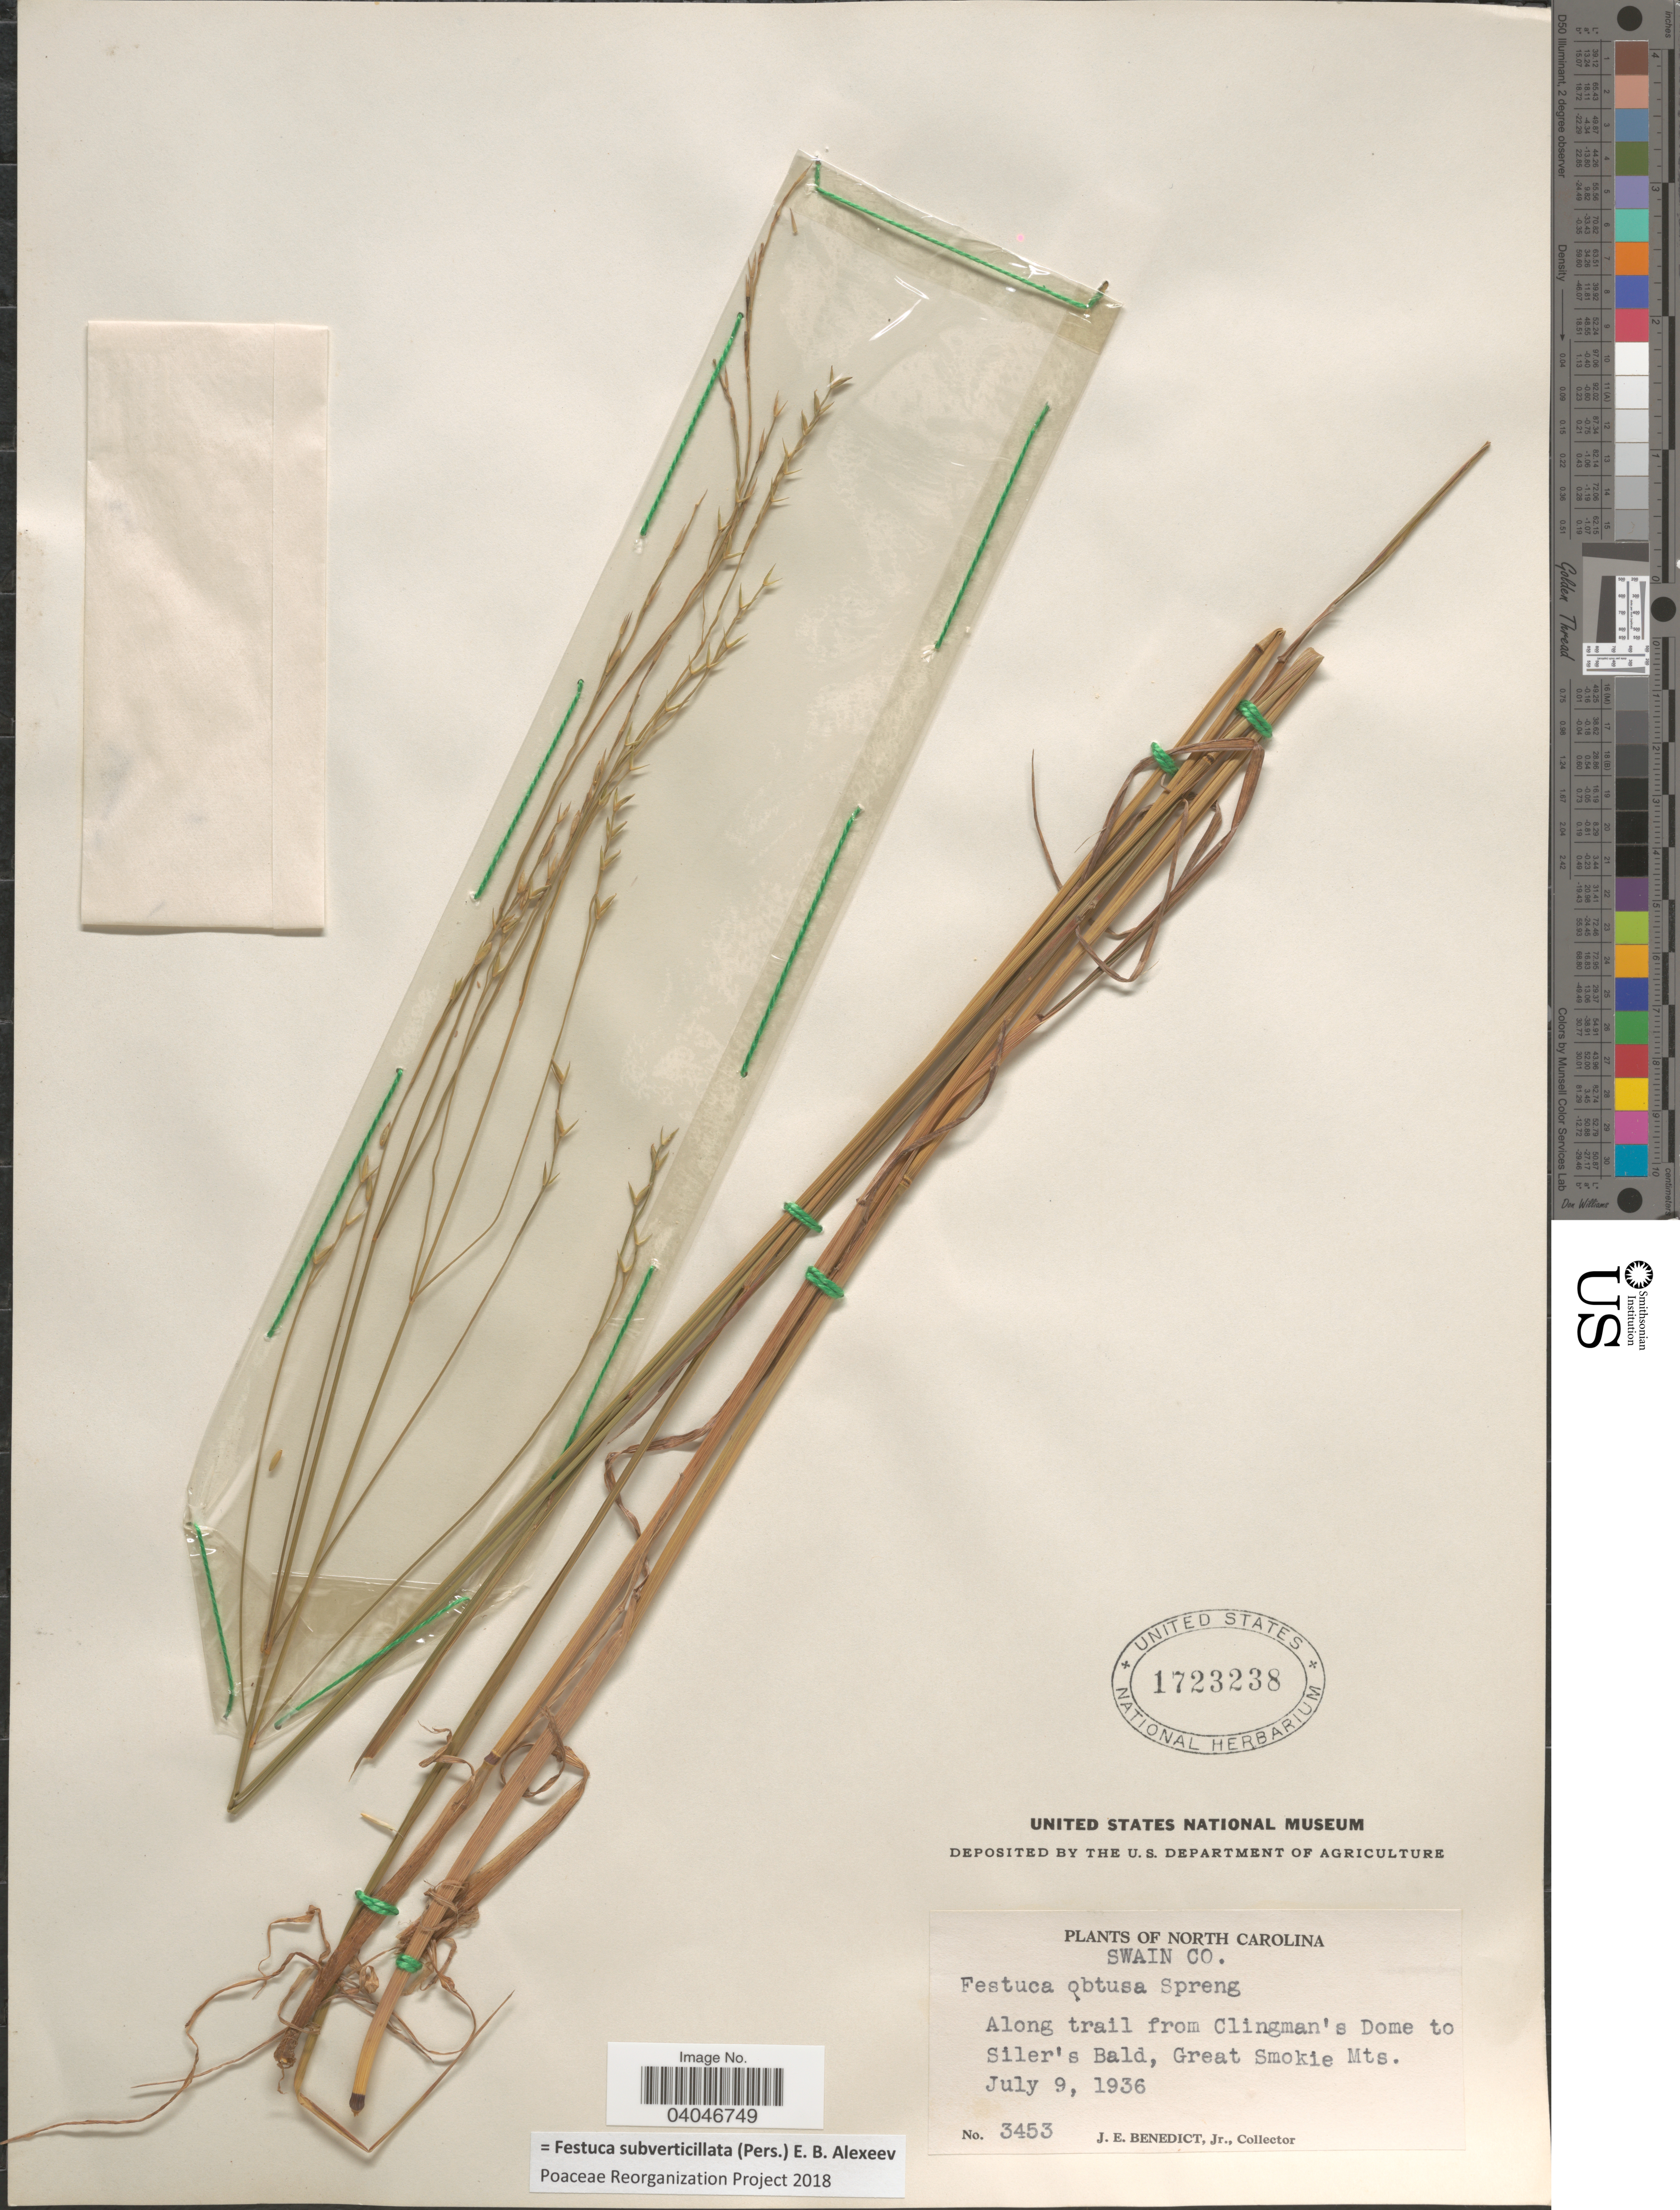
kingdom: Plantae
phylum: Tracheophyta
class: Liliopsida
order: Poales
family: Poaceae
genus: Festuca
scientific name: Festuca subverticillata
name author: (Pers.) E.B. Alexeev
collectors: J. Benedict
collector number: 3453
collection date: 1936-07-09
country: United States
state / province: North Carolina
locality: Swain Co. Along trail from Clingman's Dome to Siler's Bald, Great Smokie Mts.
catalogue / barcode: US 1723238